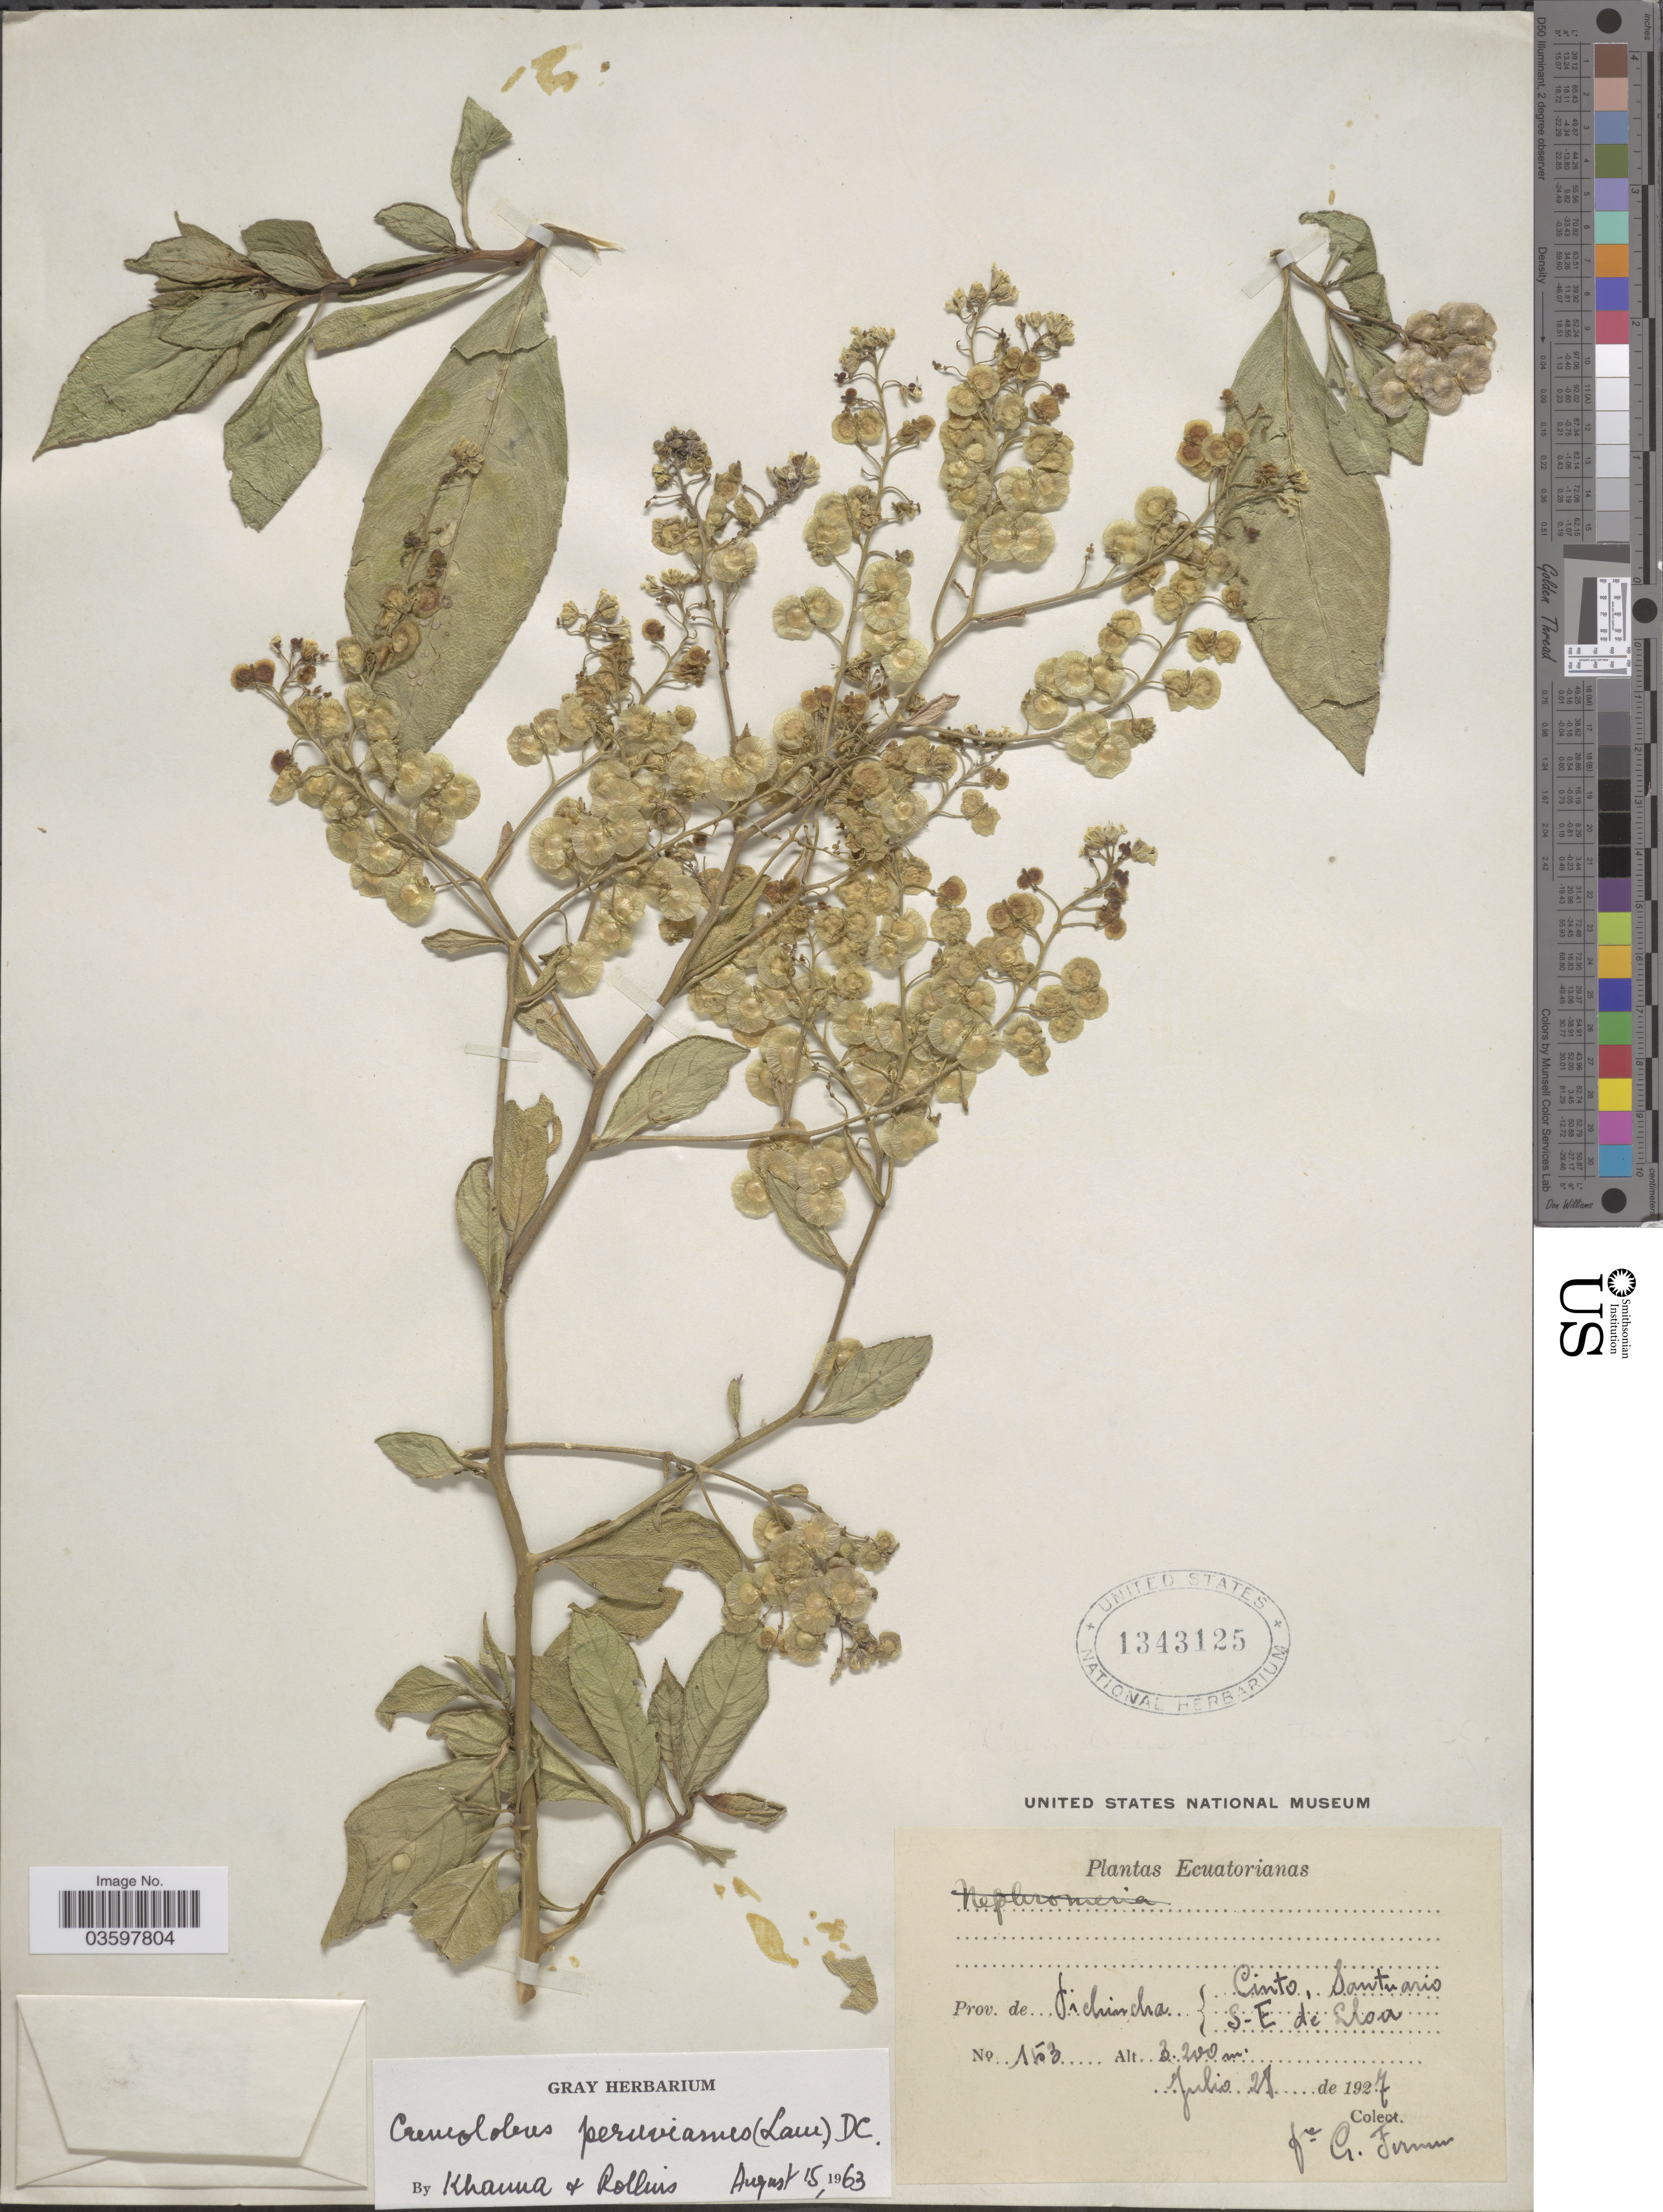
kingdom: Plantae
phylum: Tracheophyta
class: Magnoliopsida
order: Brassicales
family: Brassicaceae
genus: Cremolobus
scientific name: Cremolobus peruvianus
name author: (Lam.) DC.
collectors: F. Firmin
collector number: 153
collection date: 1927-07-28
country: Ecuador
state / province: Pichincha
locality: Cinto, Santuario S-E de Lloa.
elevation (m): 3200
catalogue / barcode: US 1343125